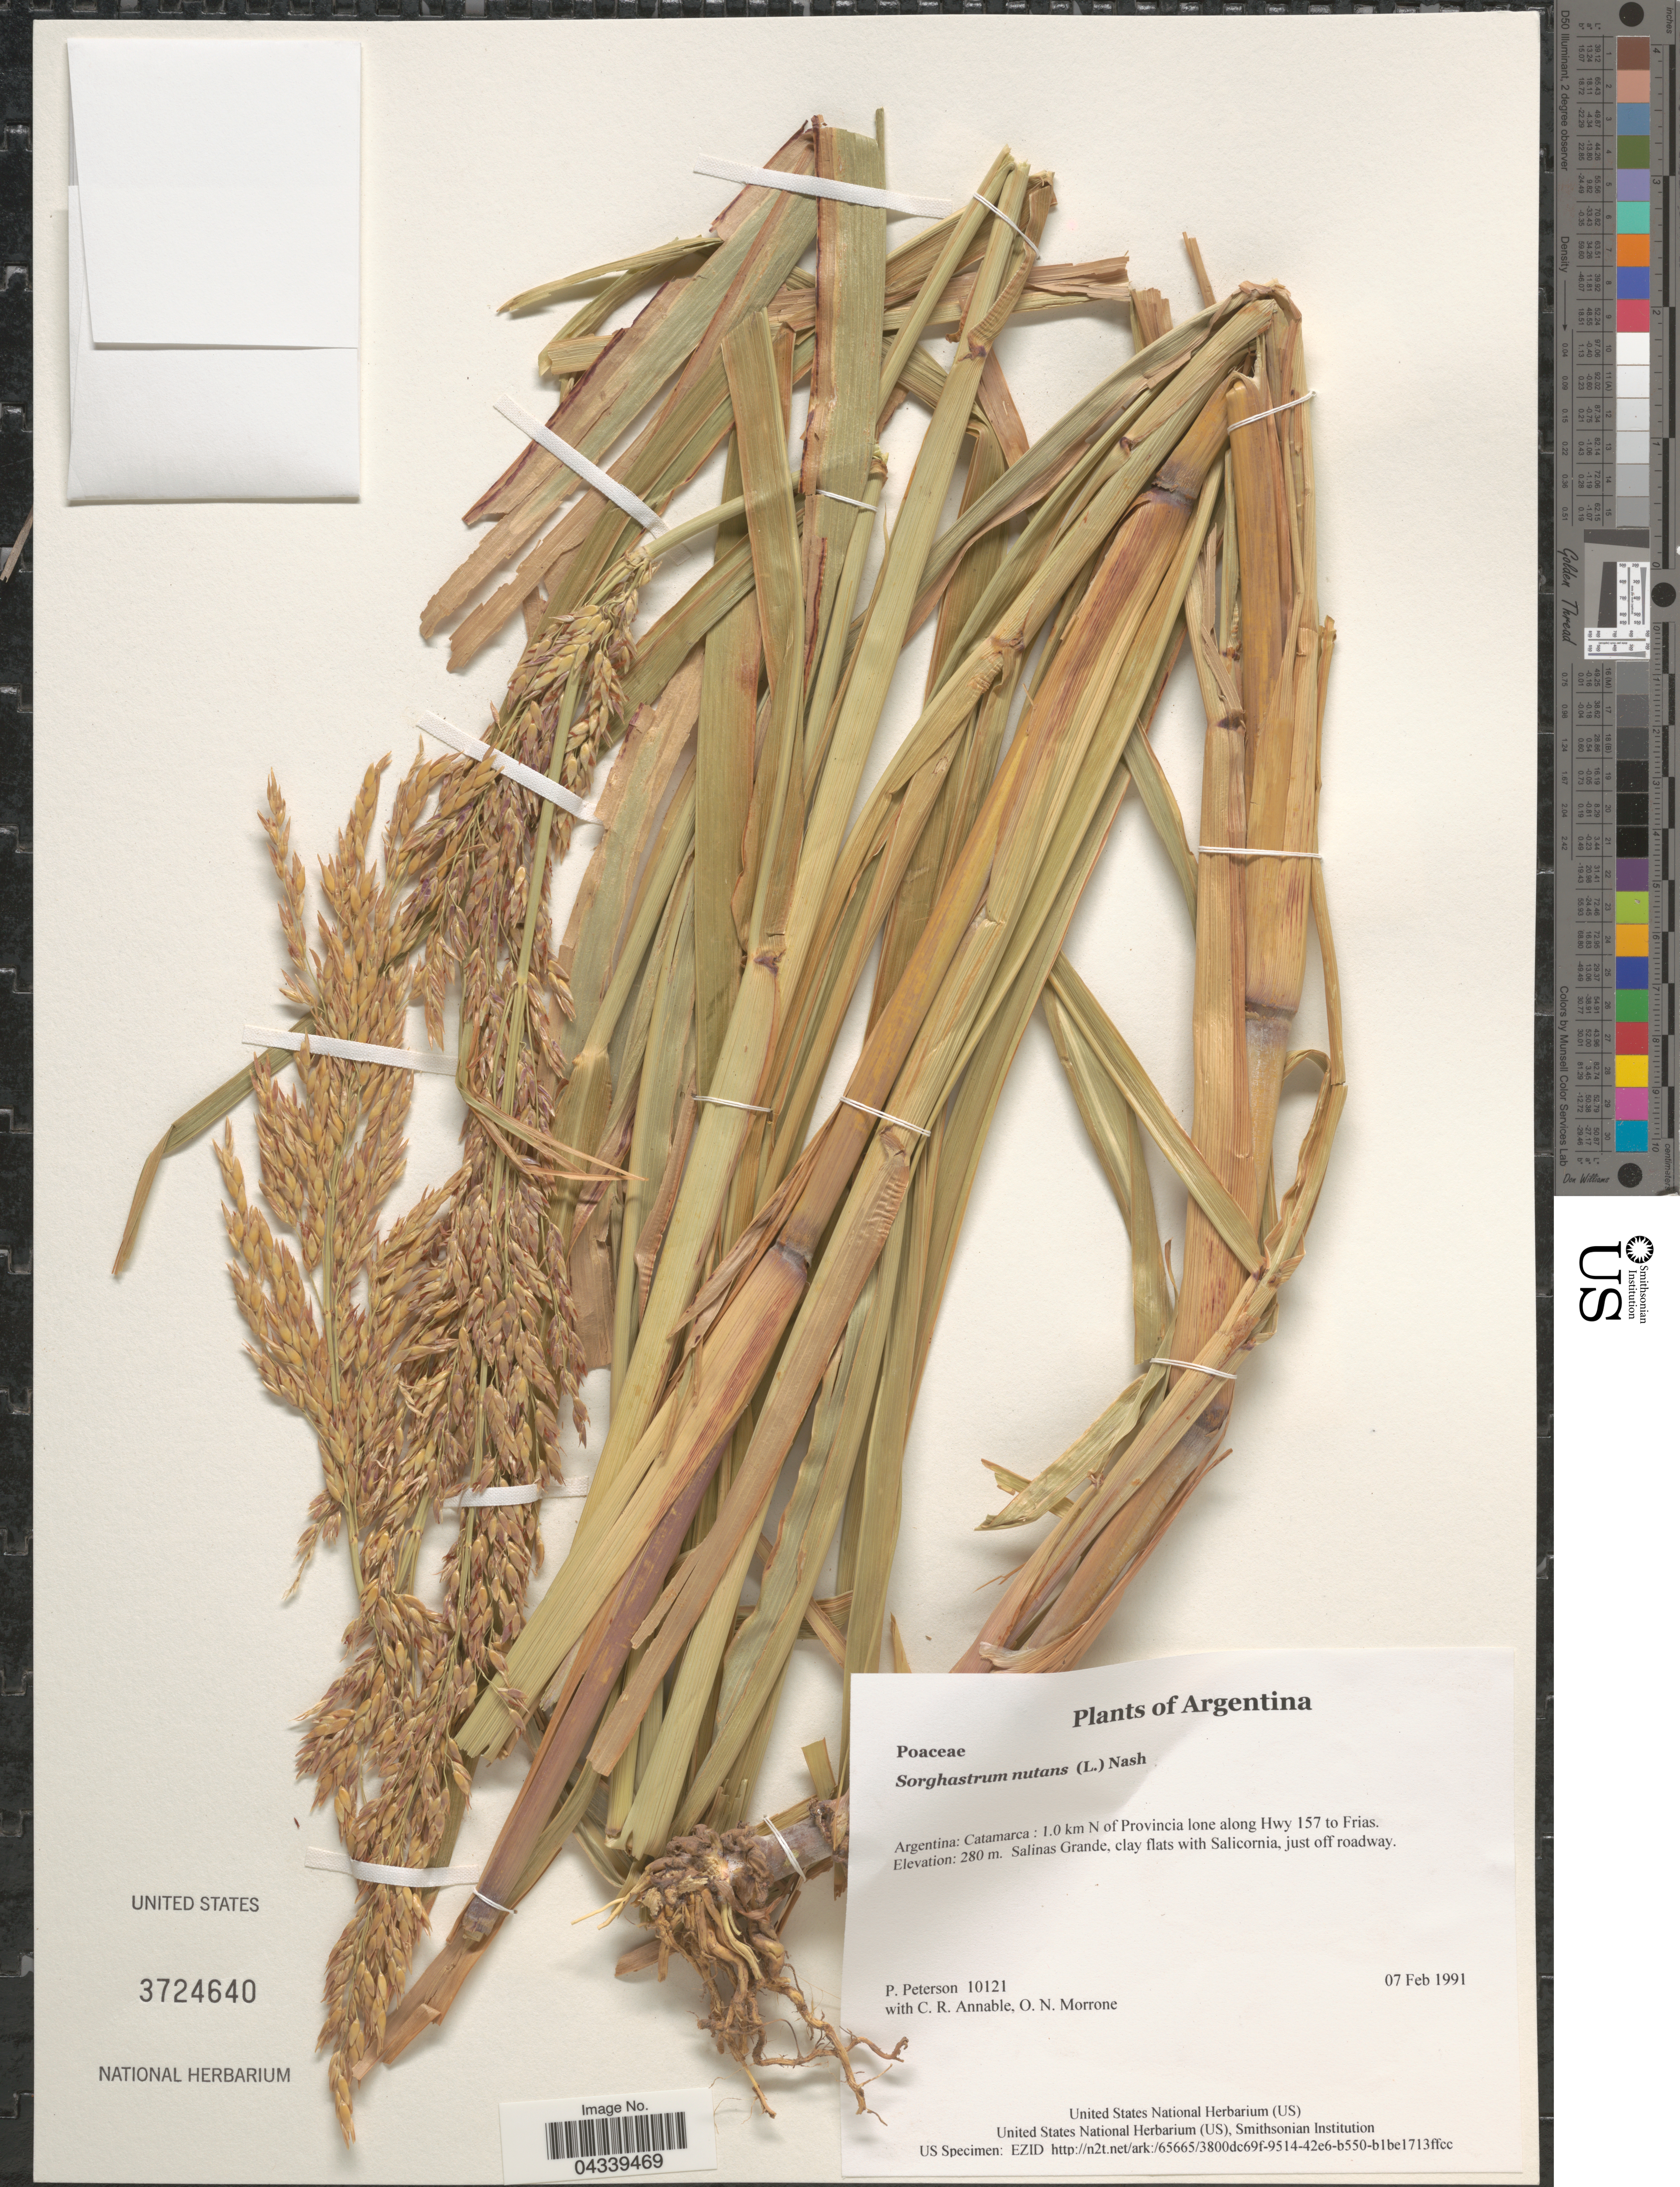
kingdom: Plantae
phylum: Tracheophyta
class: Liliopsida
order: Poales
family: Poaceae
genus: Sorghastrum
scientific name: Sorghastrum nutans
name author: (L.) Nash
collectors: P. Peterson, C. R. Annable & O. N. Morrone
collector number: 10121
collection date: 1991-02-07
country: Argentina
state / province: Catamarca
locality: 1.0 km N of Provincia lone along Hwy 157 to Frias, Salinas Grande, clay flats with Salicornia, just off roadway.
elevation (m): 280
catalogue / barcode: US 3724640